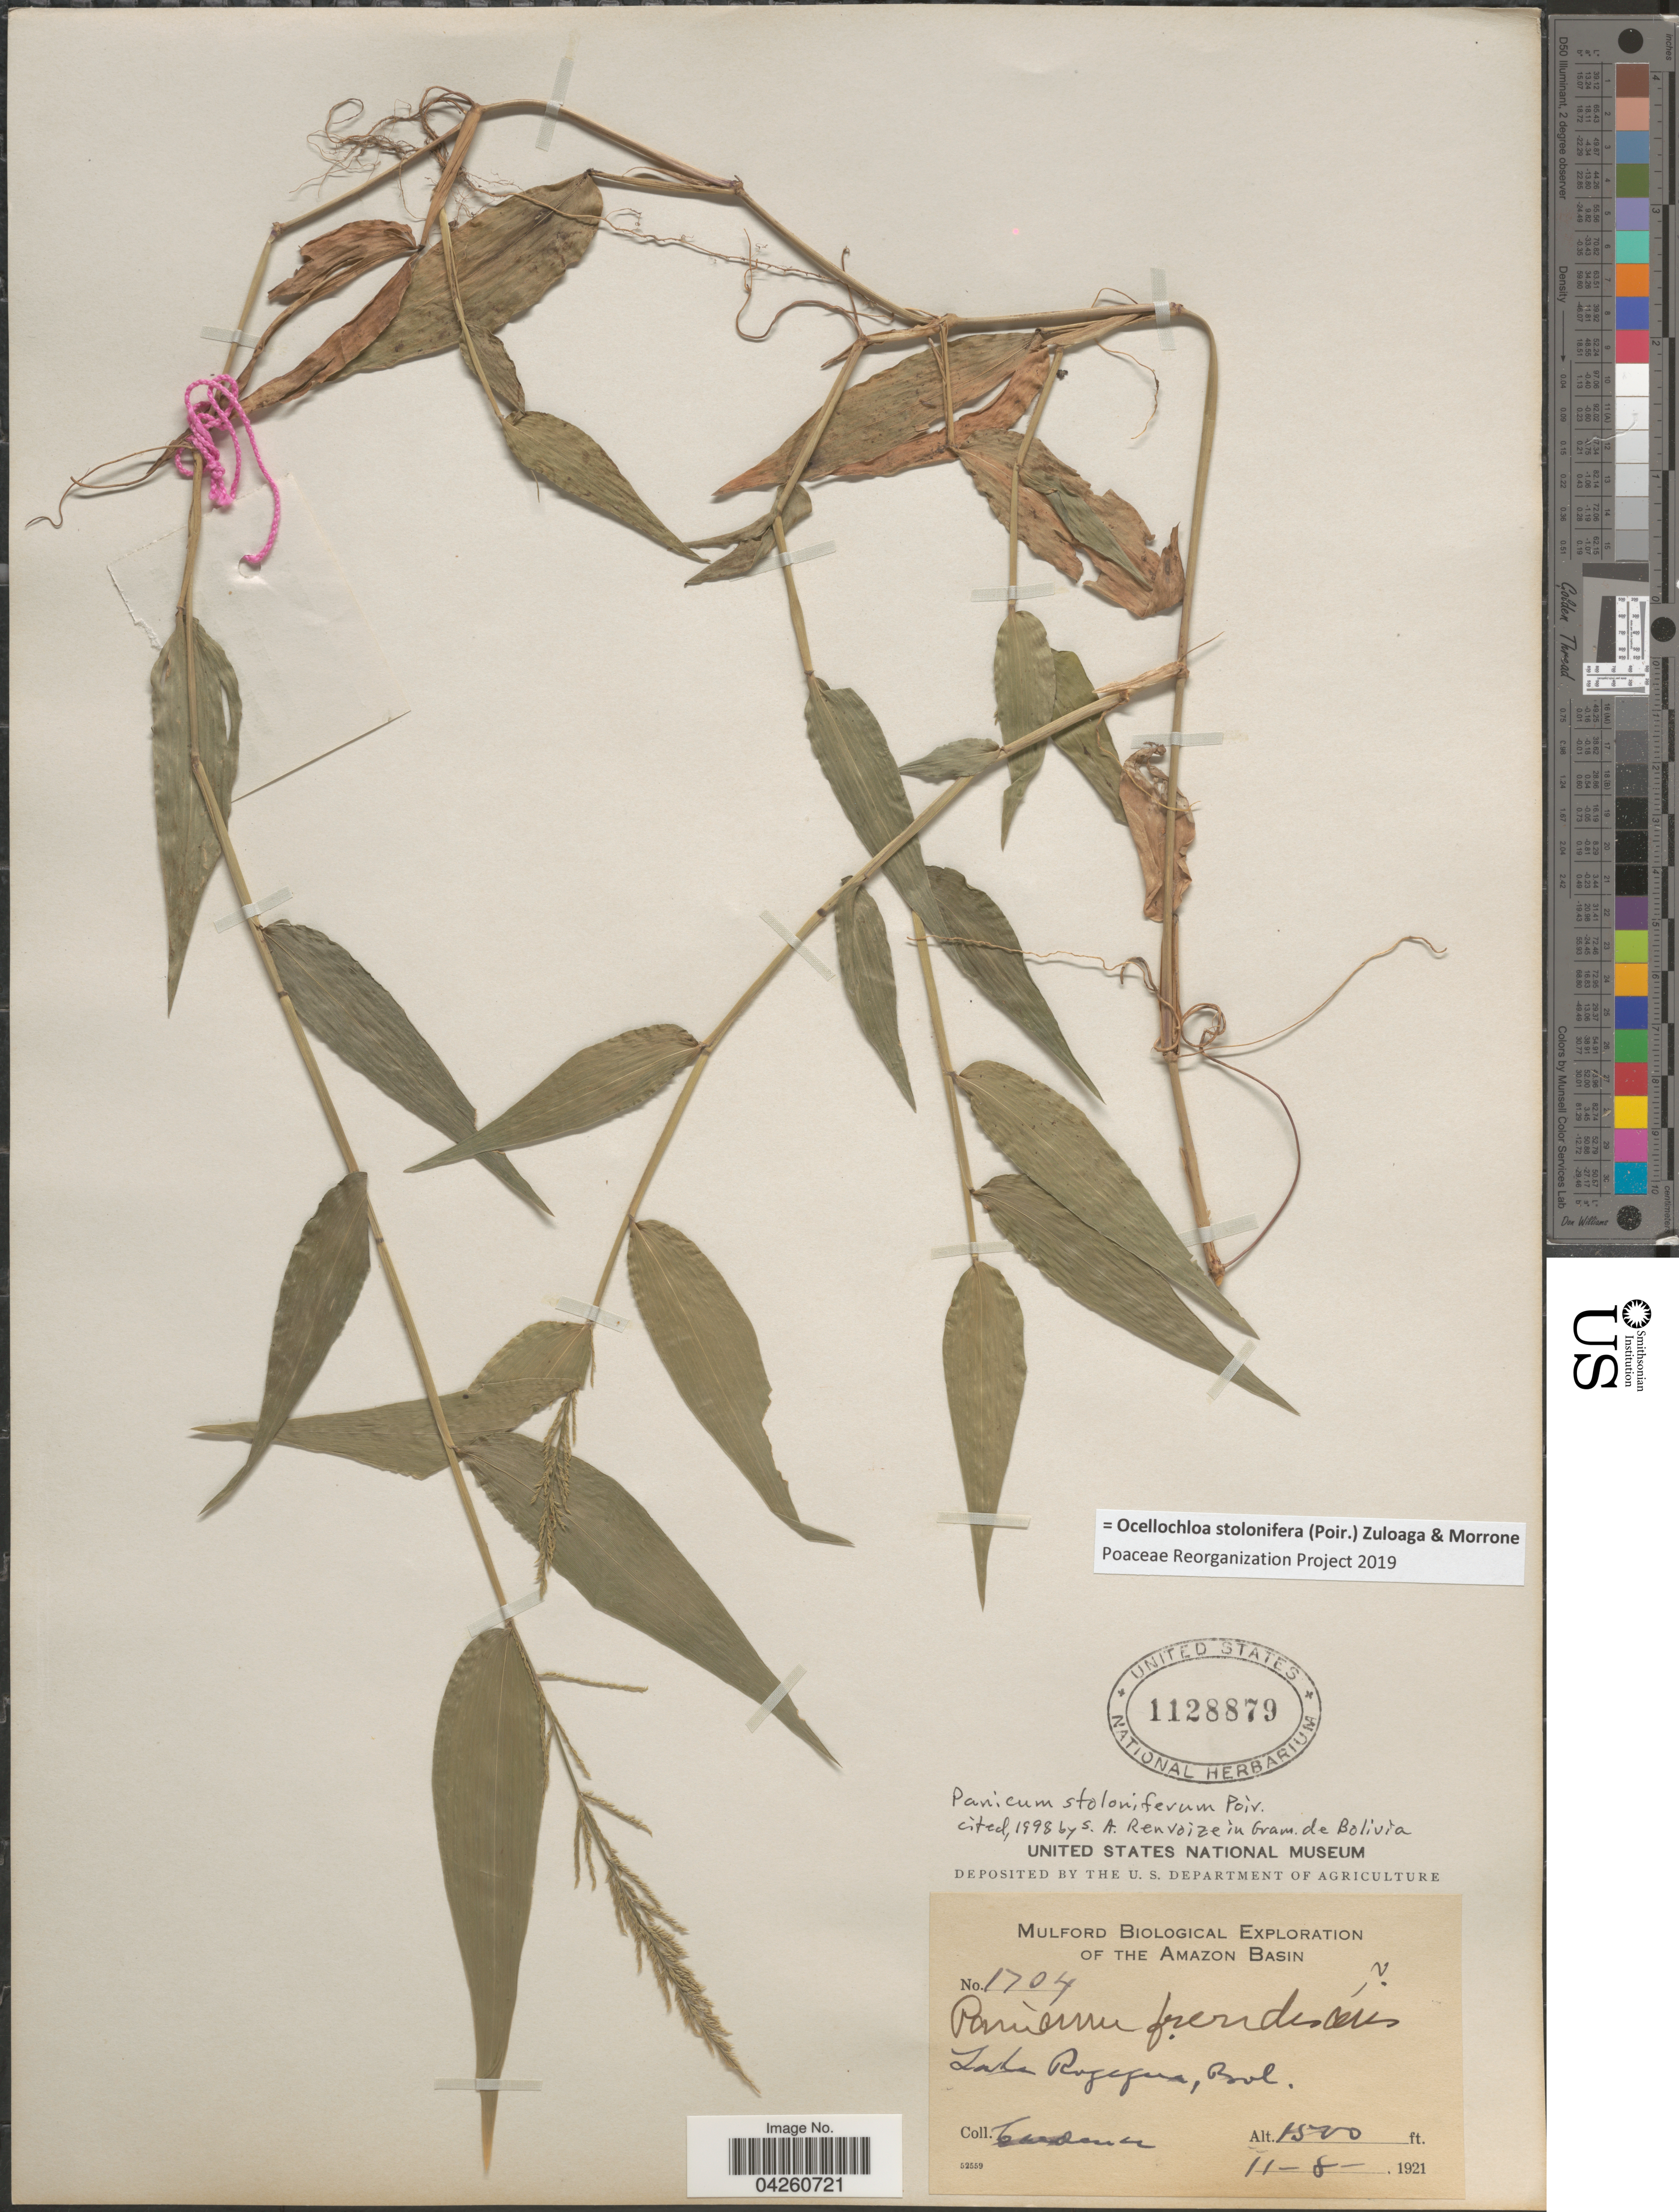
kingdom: Plantae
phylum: Tracheophyta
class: Liliopsida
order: Poales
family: Poaceae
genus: Ocellochloa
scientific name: Ocellochloa stolonifera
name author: (Poir.) Zuloaga & Morrone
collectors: M. Cárdenas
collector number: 1704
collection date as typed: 11-8-1921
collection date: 1921-11-08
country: Bolivia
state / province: Beni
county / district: José Ballivián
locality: Lake Rogagua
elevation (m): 457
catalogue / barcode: US 1128879